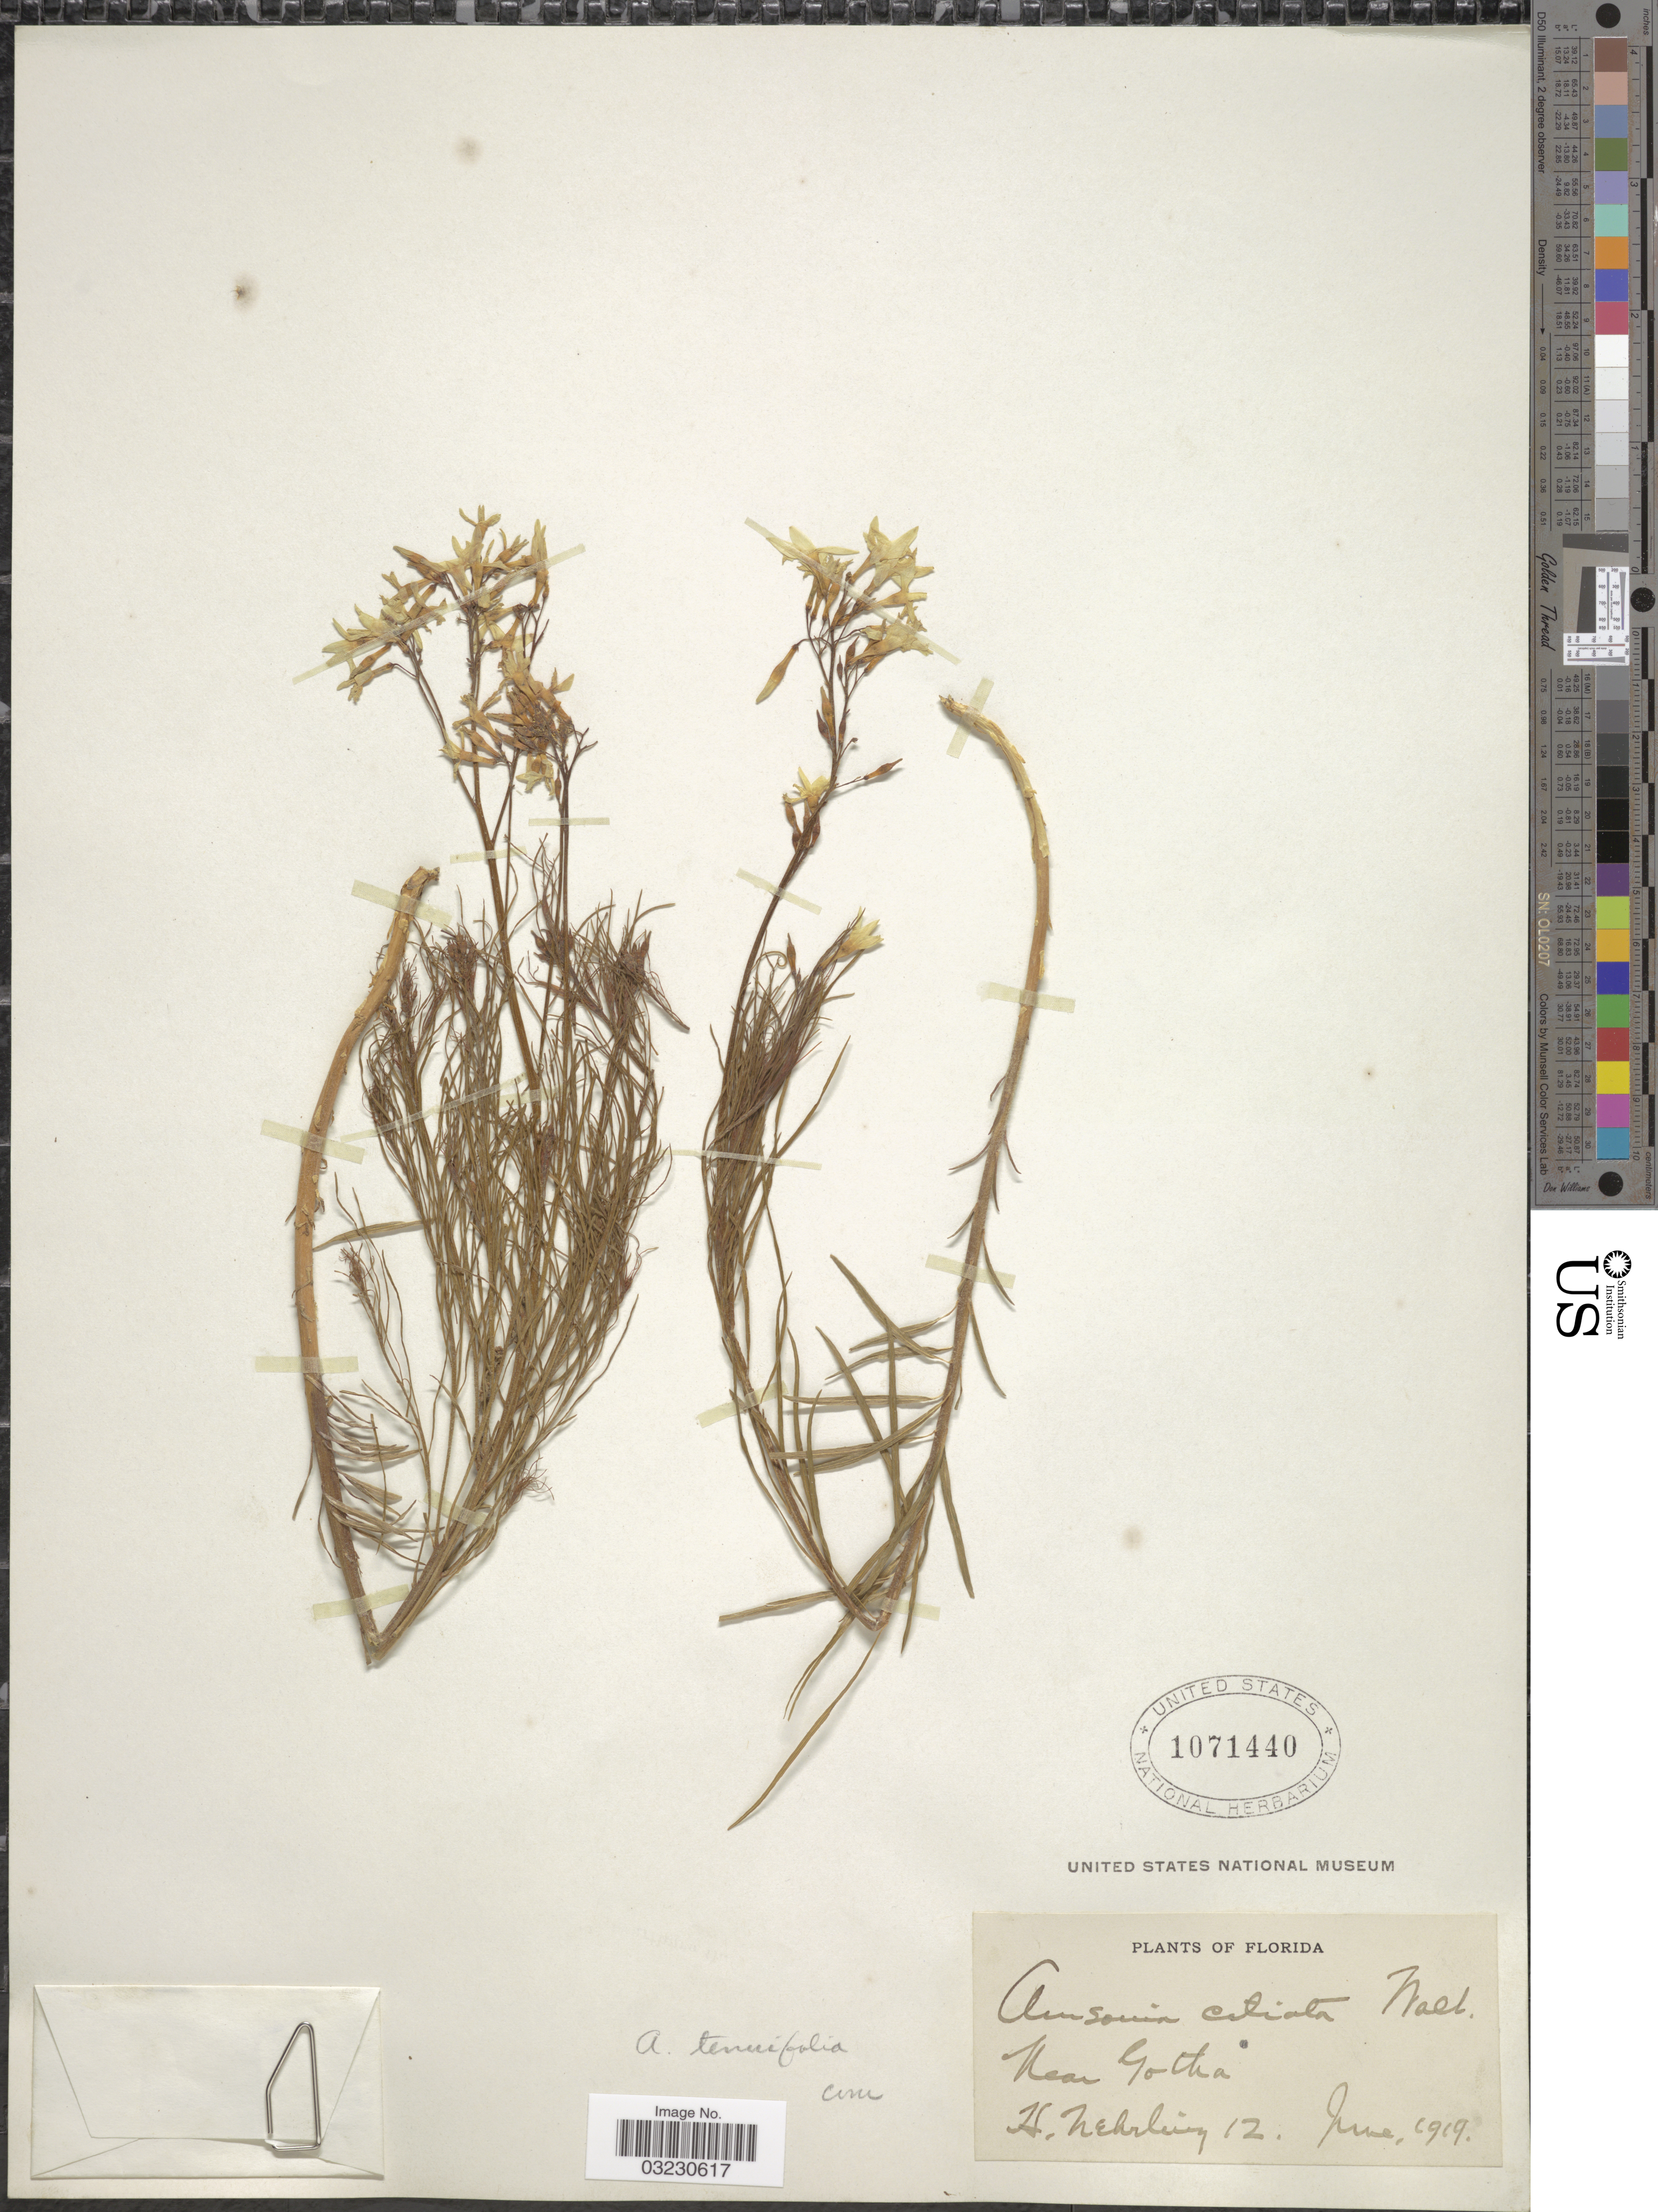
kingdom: Plantae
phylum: Tracheophyta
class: Magnoliopsida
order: Gentianales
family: Apocynaceae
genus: Amsonia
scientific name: Amsonia tenuifolia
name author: (Raf.) R.A. Harper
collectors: H. Nehrling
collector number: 12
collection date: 1919-06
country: United States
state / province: Florida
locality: Near Gotha.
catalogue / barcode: US 1071440